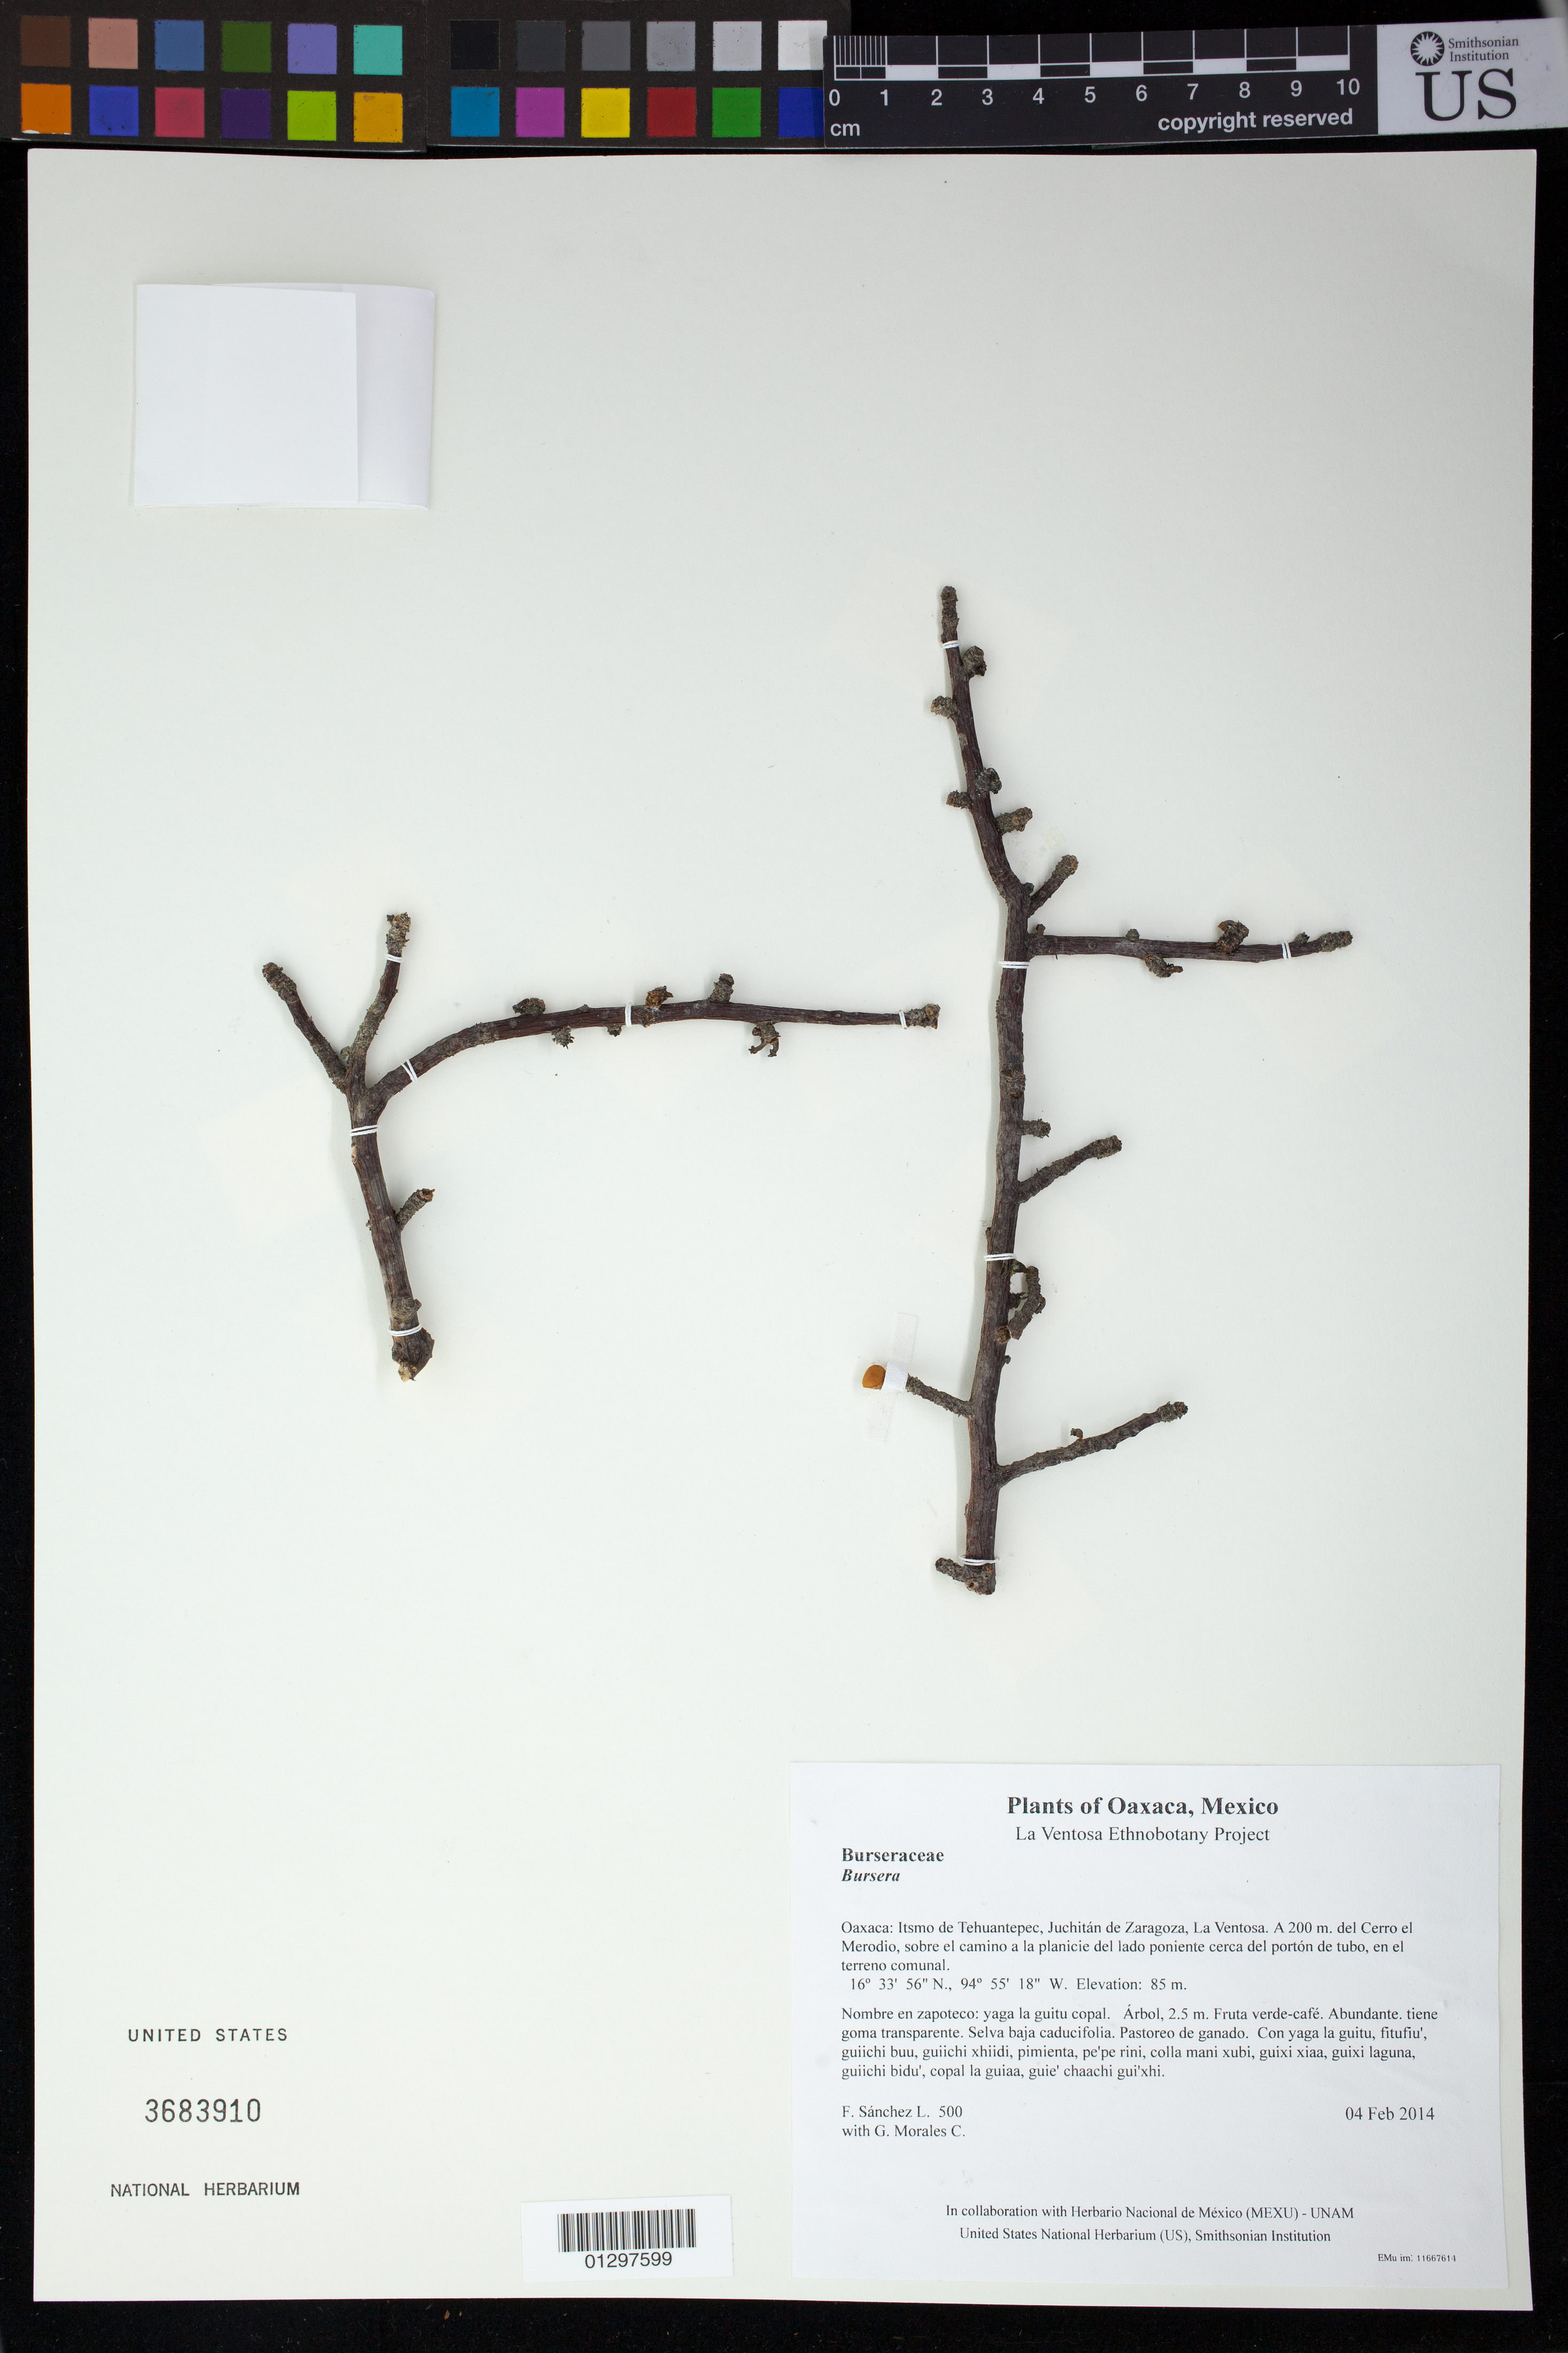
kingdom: Plantae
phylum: Tracheophyta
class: Magnoliopsida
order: Sapindales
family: Burseraceae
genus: Bursera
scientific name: Bursera schlechtendalii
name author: Engl.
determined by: Medina-Lemos, Rosalinda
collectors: F. Sánchez L. & G. Morales C.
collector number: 500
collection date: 2014-02-04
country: Mexico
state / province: Oaxaca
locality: Itsmo de Tehuantepec, Juchitán de Zaragoza, La Ventosa. A 200 m. del Cerro el Merodio, sobre el camino a la planicie del lado poniente cerca del portón de tubo, en el terreno comunal.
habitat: Selva baja caducifolia. Pastoreo de ganado.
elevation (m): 85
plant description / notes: JEBOT, MEXU, SERO, US; Yaga. 2.5 m. Cuaananaxhi naga'-namuu. Stale.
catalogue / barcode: US 3683910